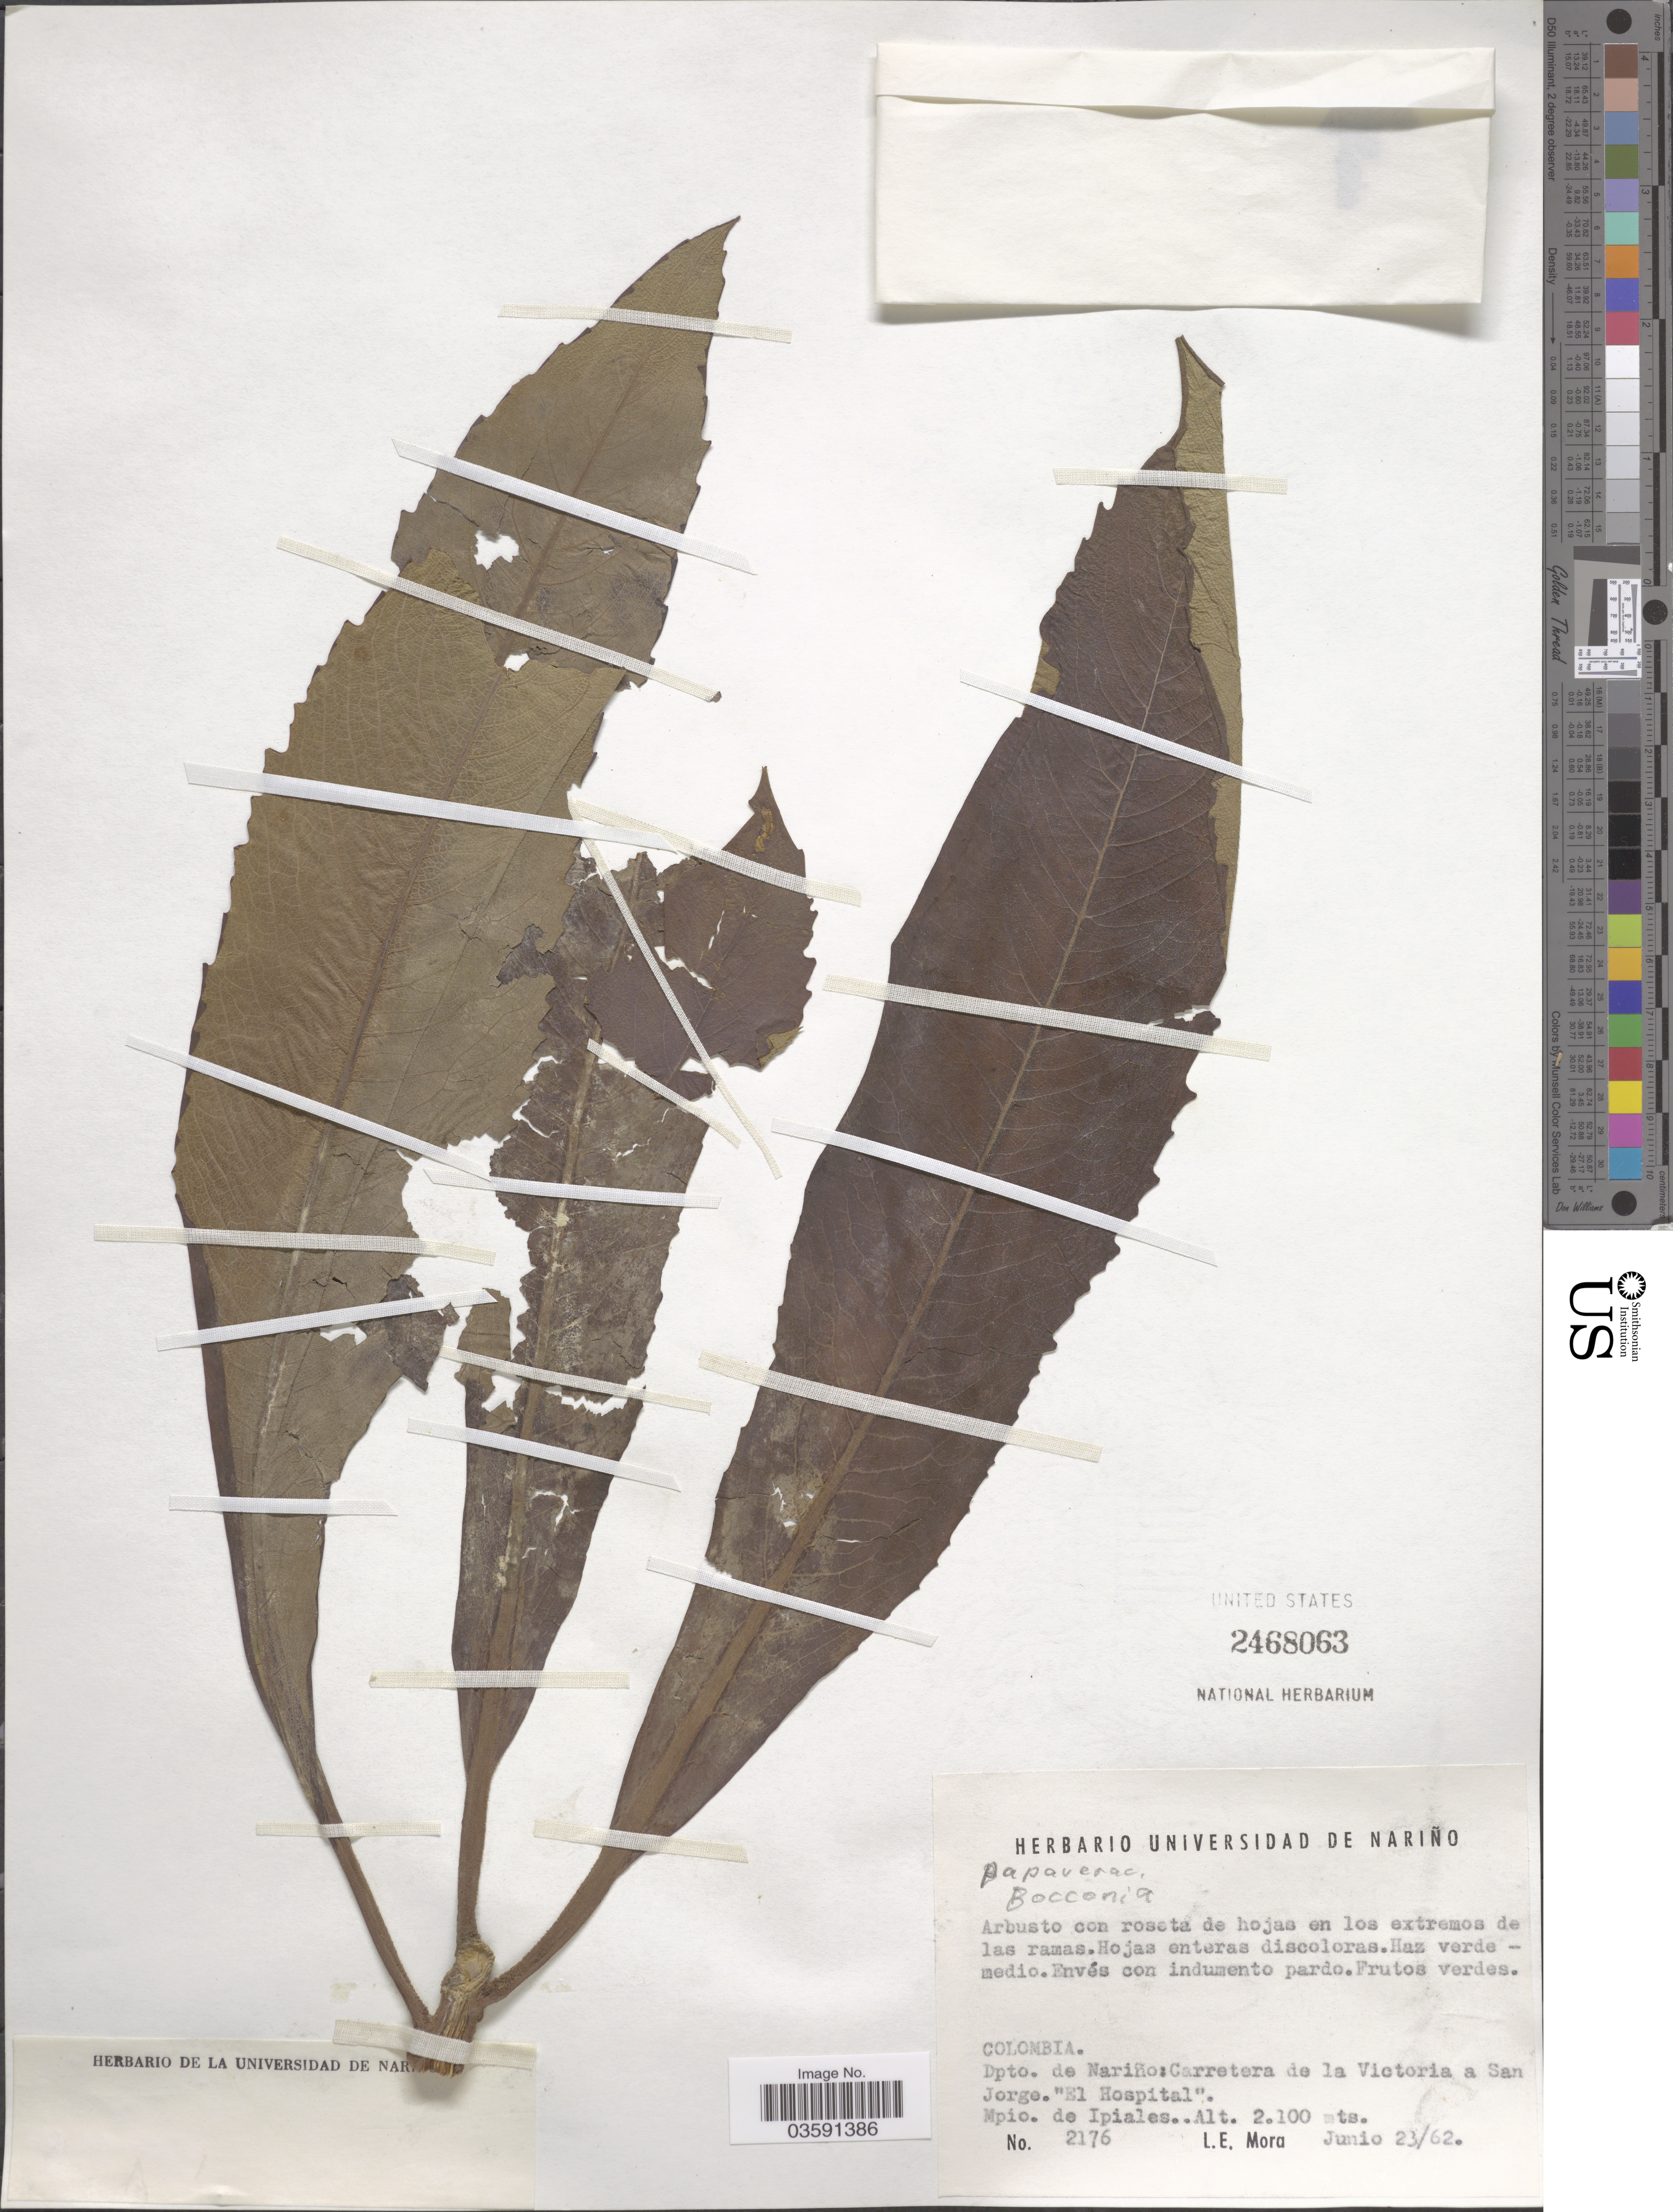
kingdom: Plantae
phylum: Tracheophyta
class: Magnoliopsida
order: Ranunculales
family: Papaveraceae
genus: Bocconia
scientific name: Bocconia sp.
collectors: L. Mora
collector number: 2176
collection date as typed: Transcribed d/m/y: 23/6/62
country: Colombia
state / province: Nariño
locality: Dpto. de Nariño: Carretera de la Victoria a San Jorge. "El Hospital". Mpio. de Ipiales.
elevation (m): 2100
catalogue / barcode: US 2468063